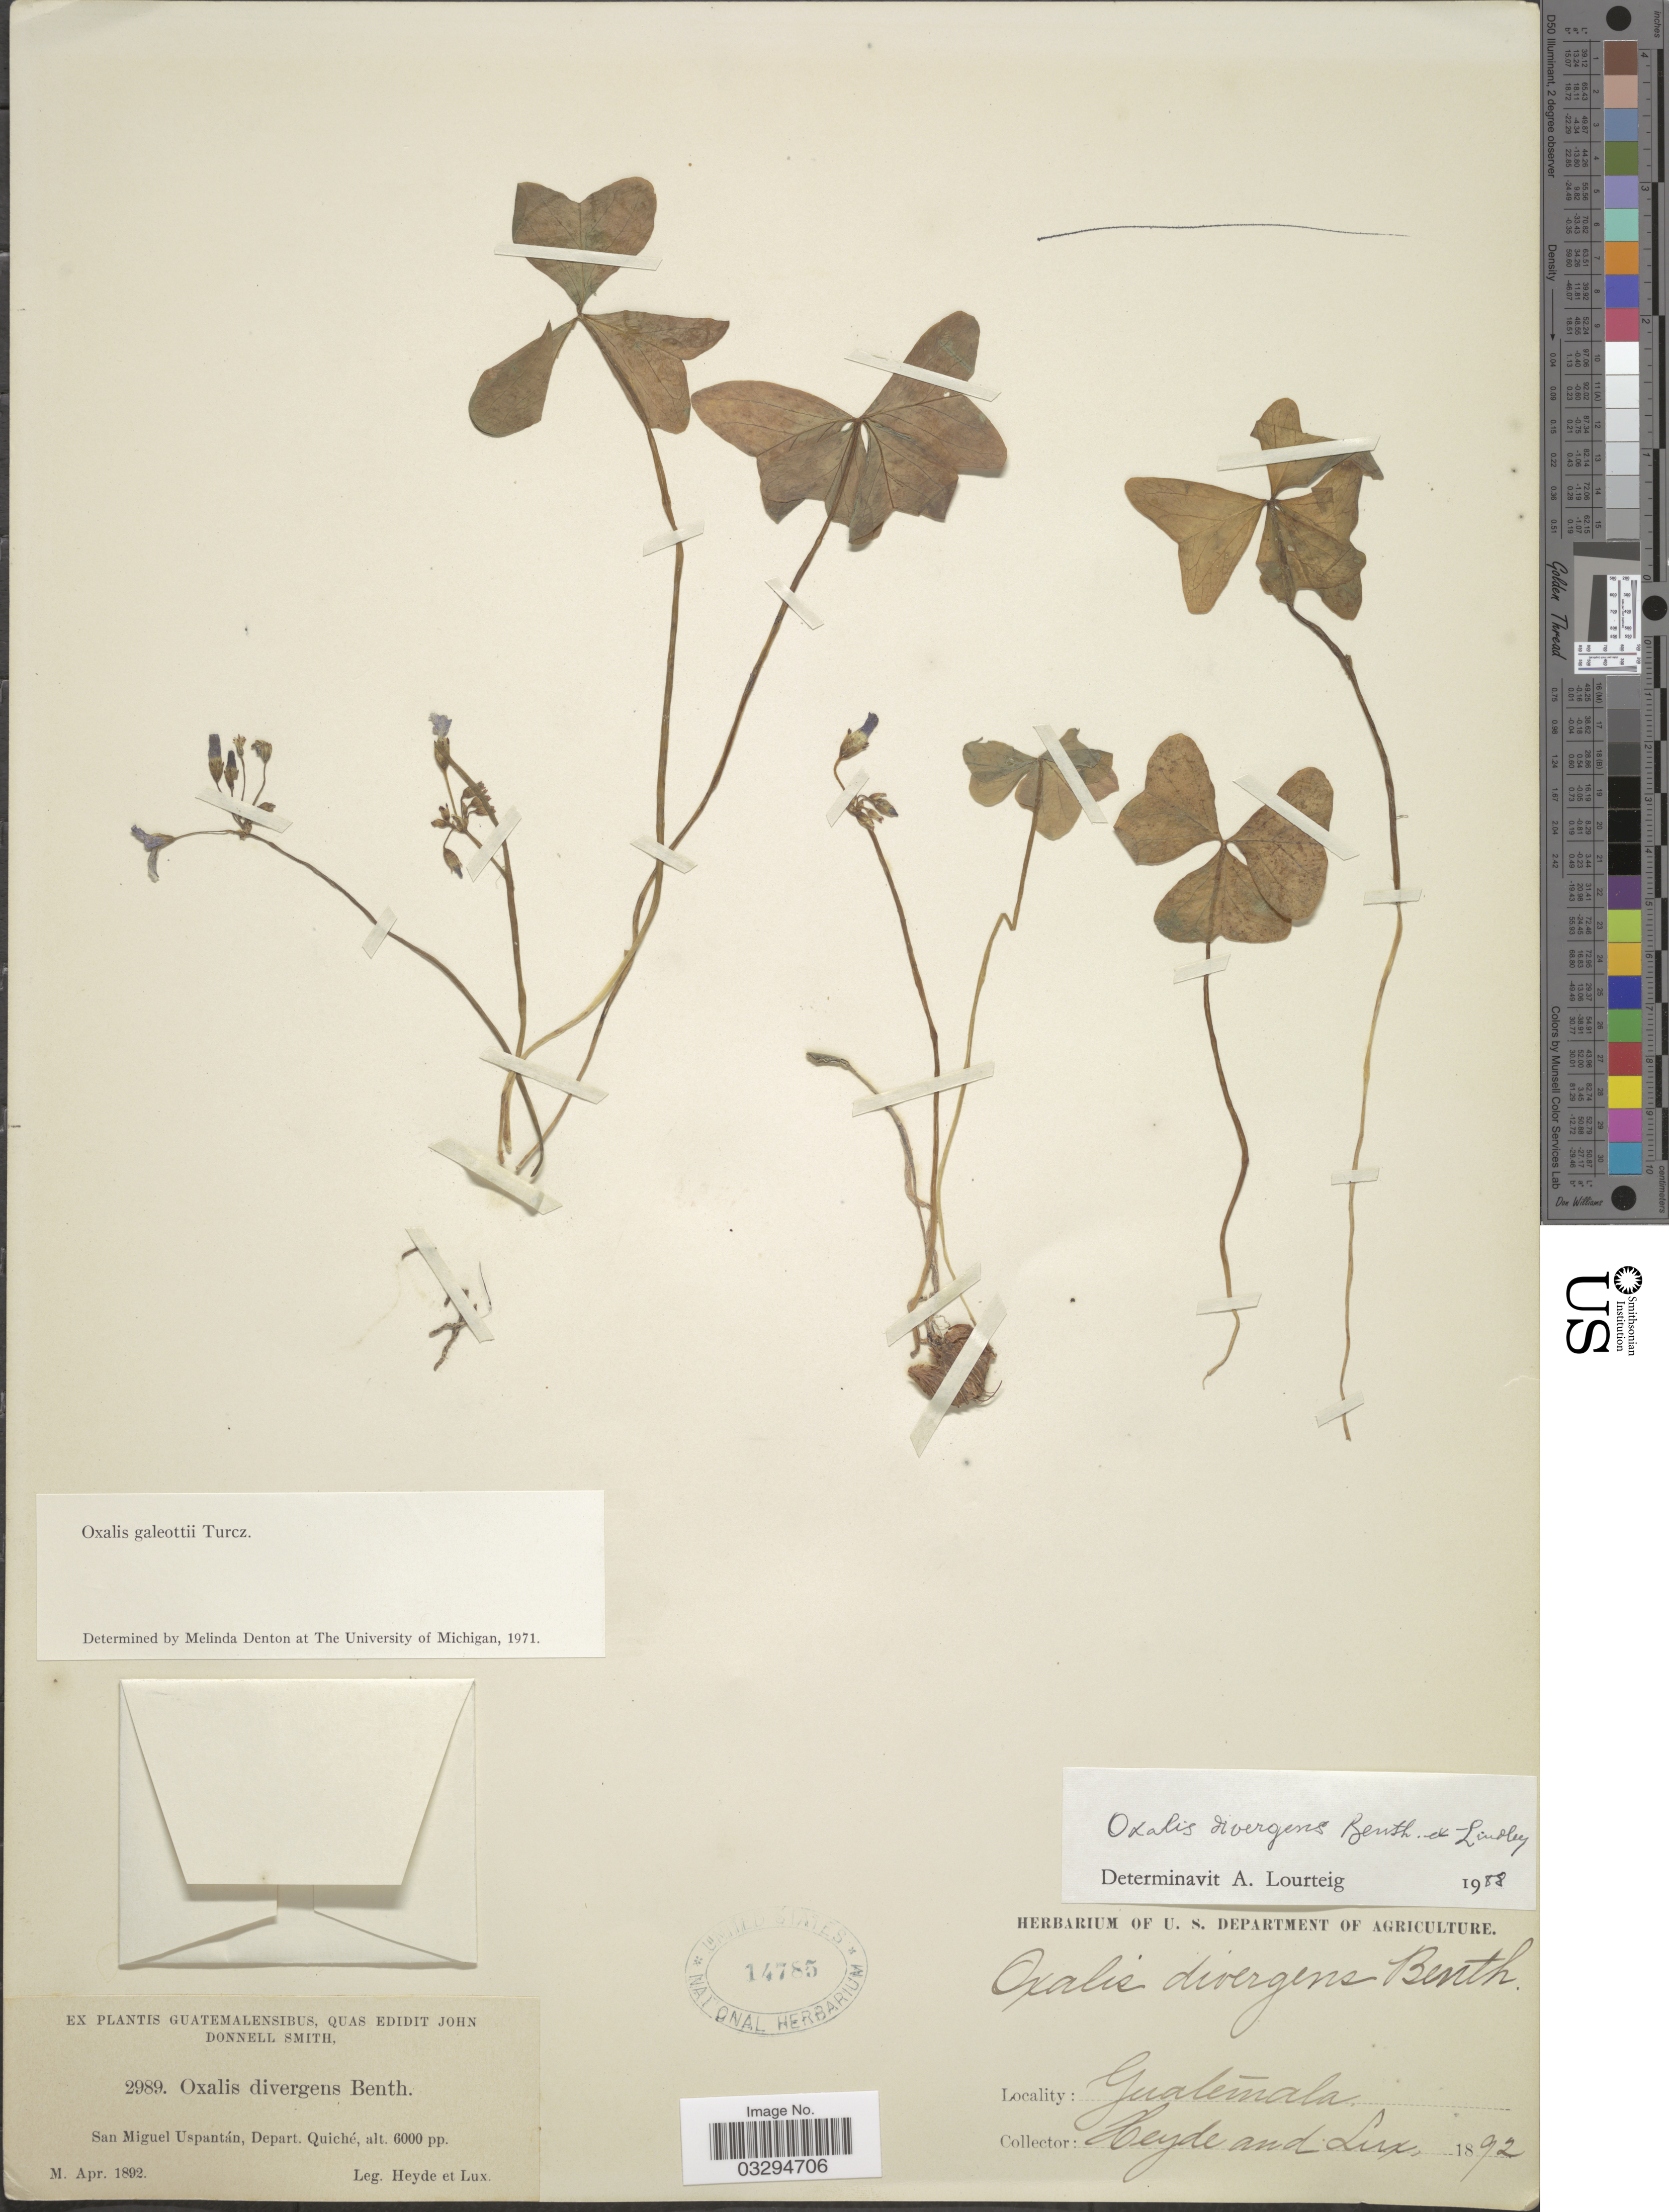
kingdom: Plantae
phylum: Tracheophyta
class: Magnoliopsida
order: Oxalidales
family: Oxalidaceae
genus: Oxalis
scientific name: Oxalis divergens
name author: Benth. ex Lindl.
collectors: Heyde & Lux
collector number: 2989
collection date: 1892-04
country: Guatemala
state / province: El Quiché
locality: San Miguel Uspantán, Depart. Quiché.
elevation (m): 1829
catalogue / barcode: US 14785